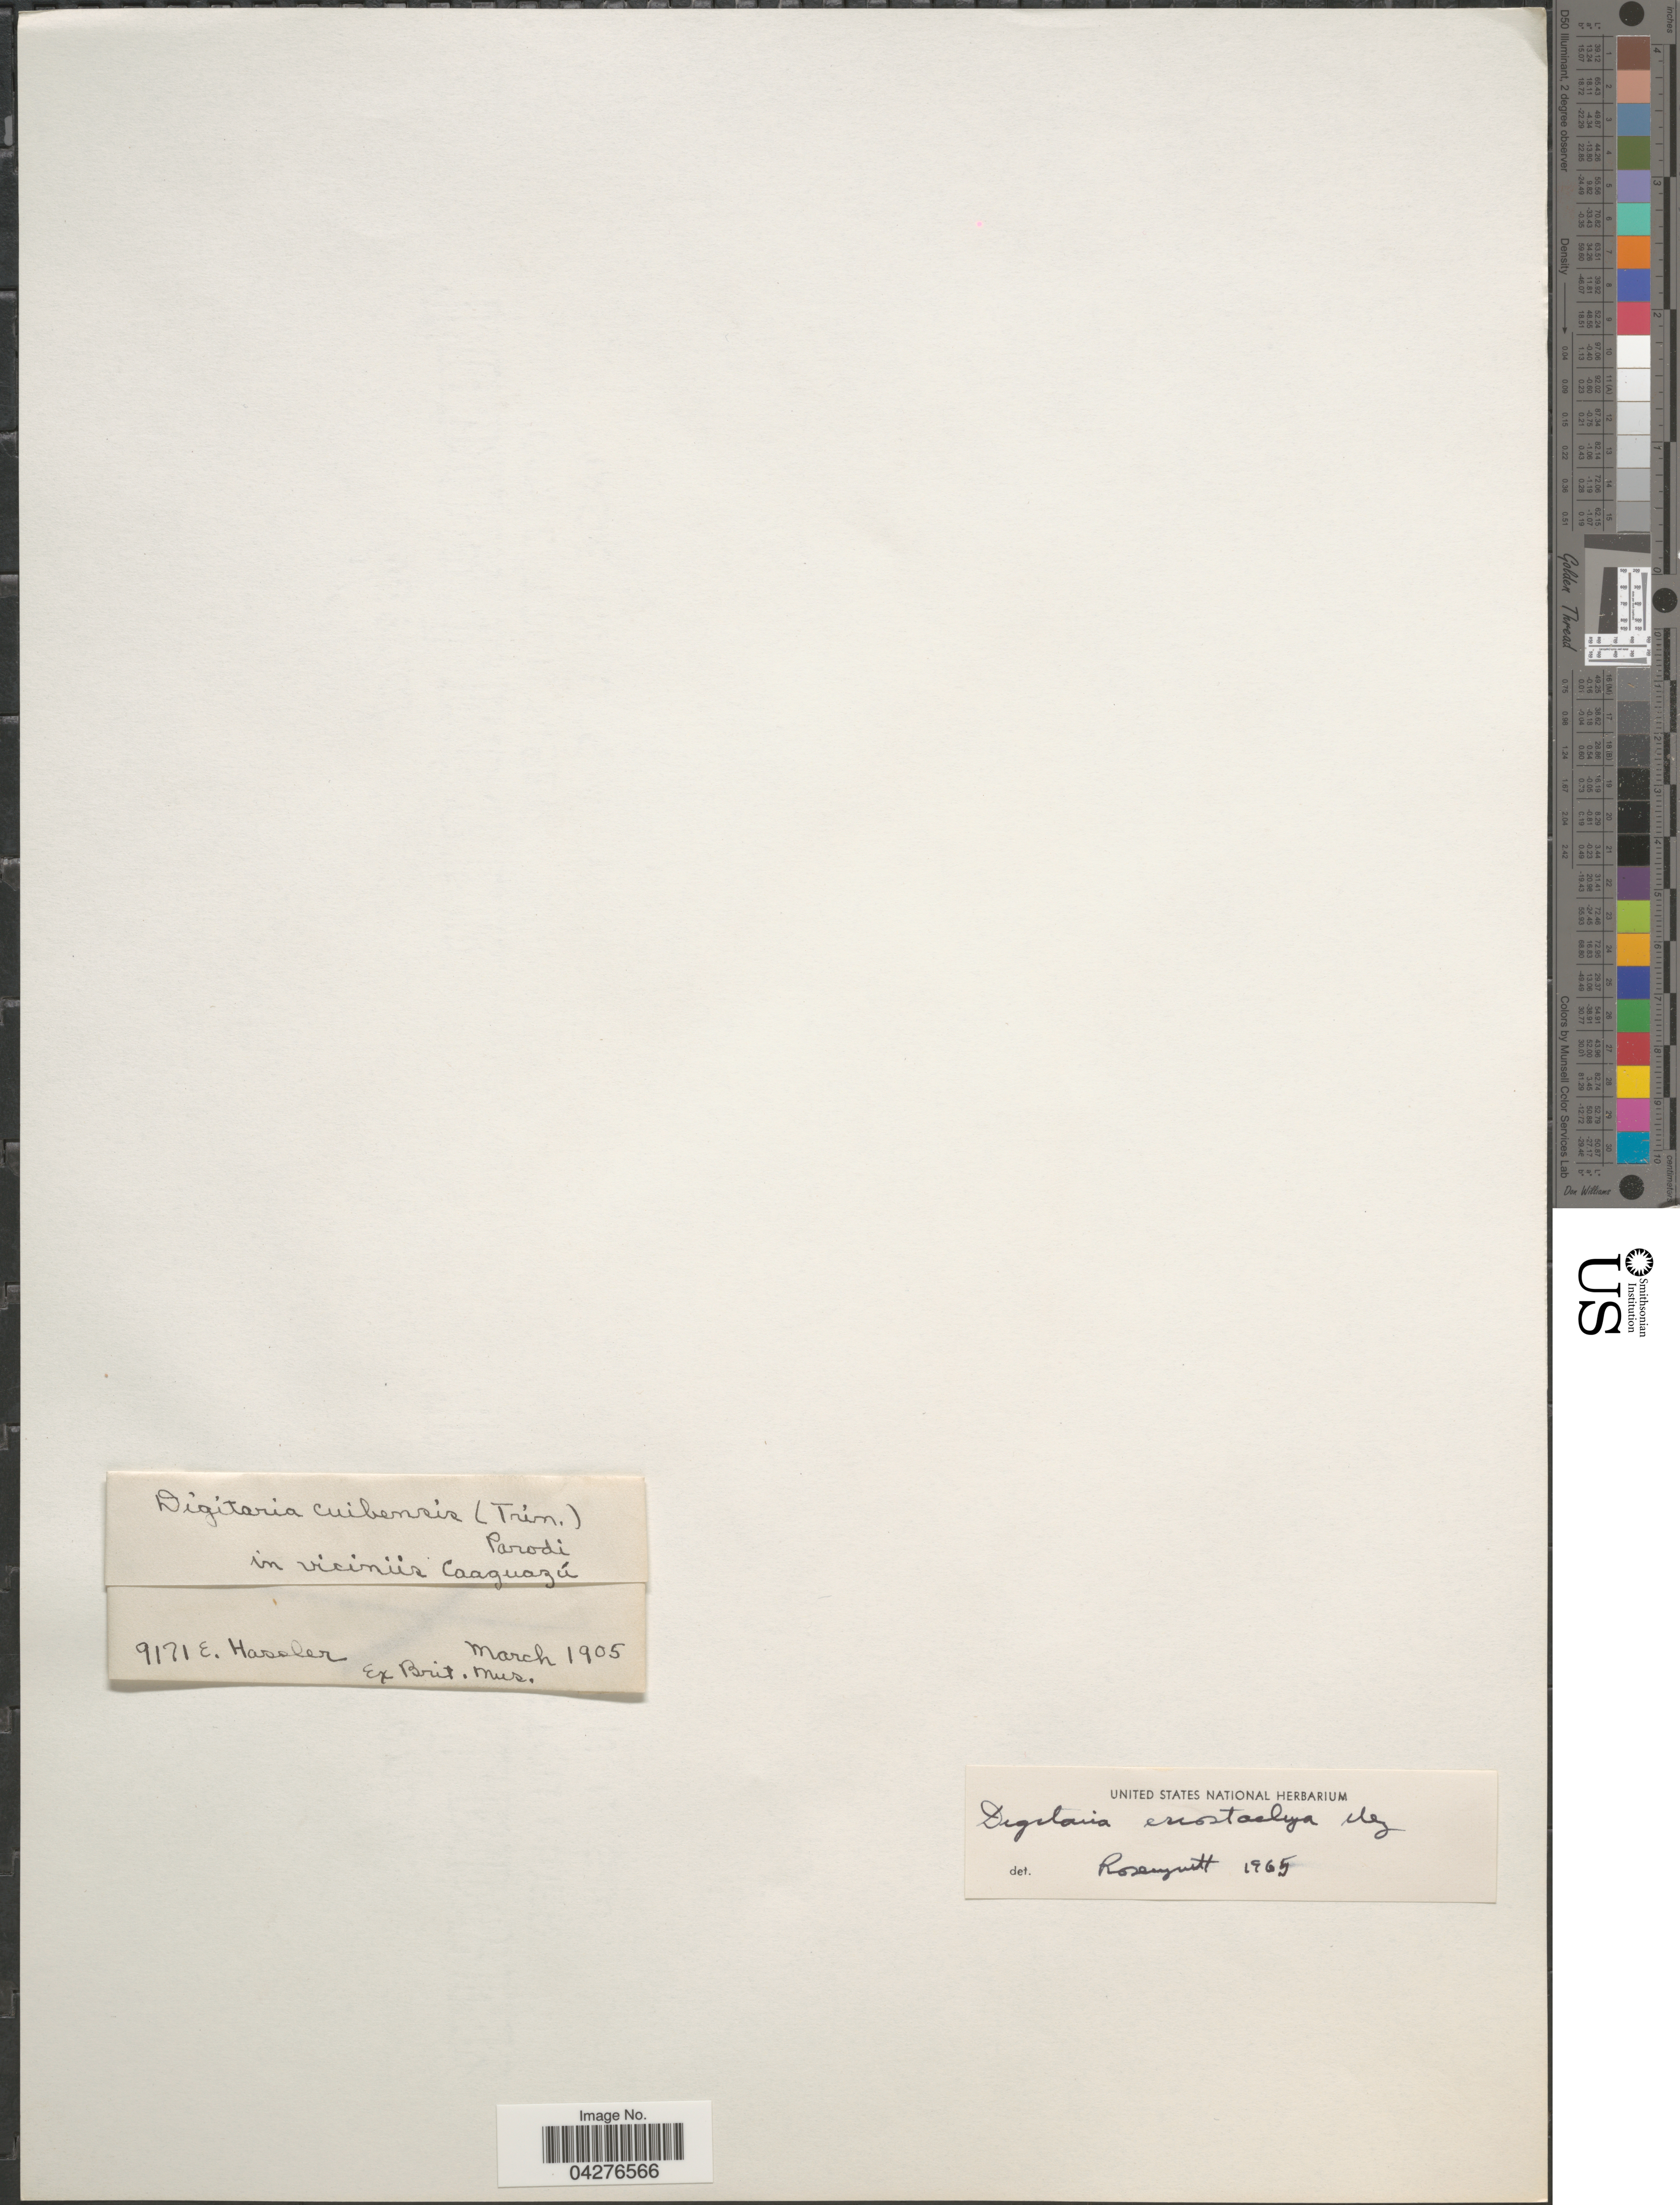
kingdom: Plantae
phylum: Tracheophyta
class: Liliopsida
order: Poales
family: Poaceae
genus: Digitaria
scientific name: Digitaria eriostachya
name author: Mez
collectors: E. Hassler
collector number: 9171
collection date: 1905-03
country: Paraguay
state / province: Caaguazu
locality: Parodi. In viciniis Caaguazú.